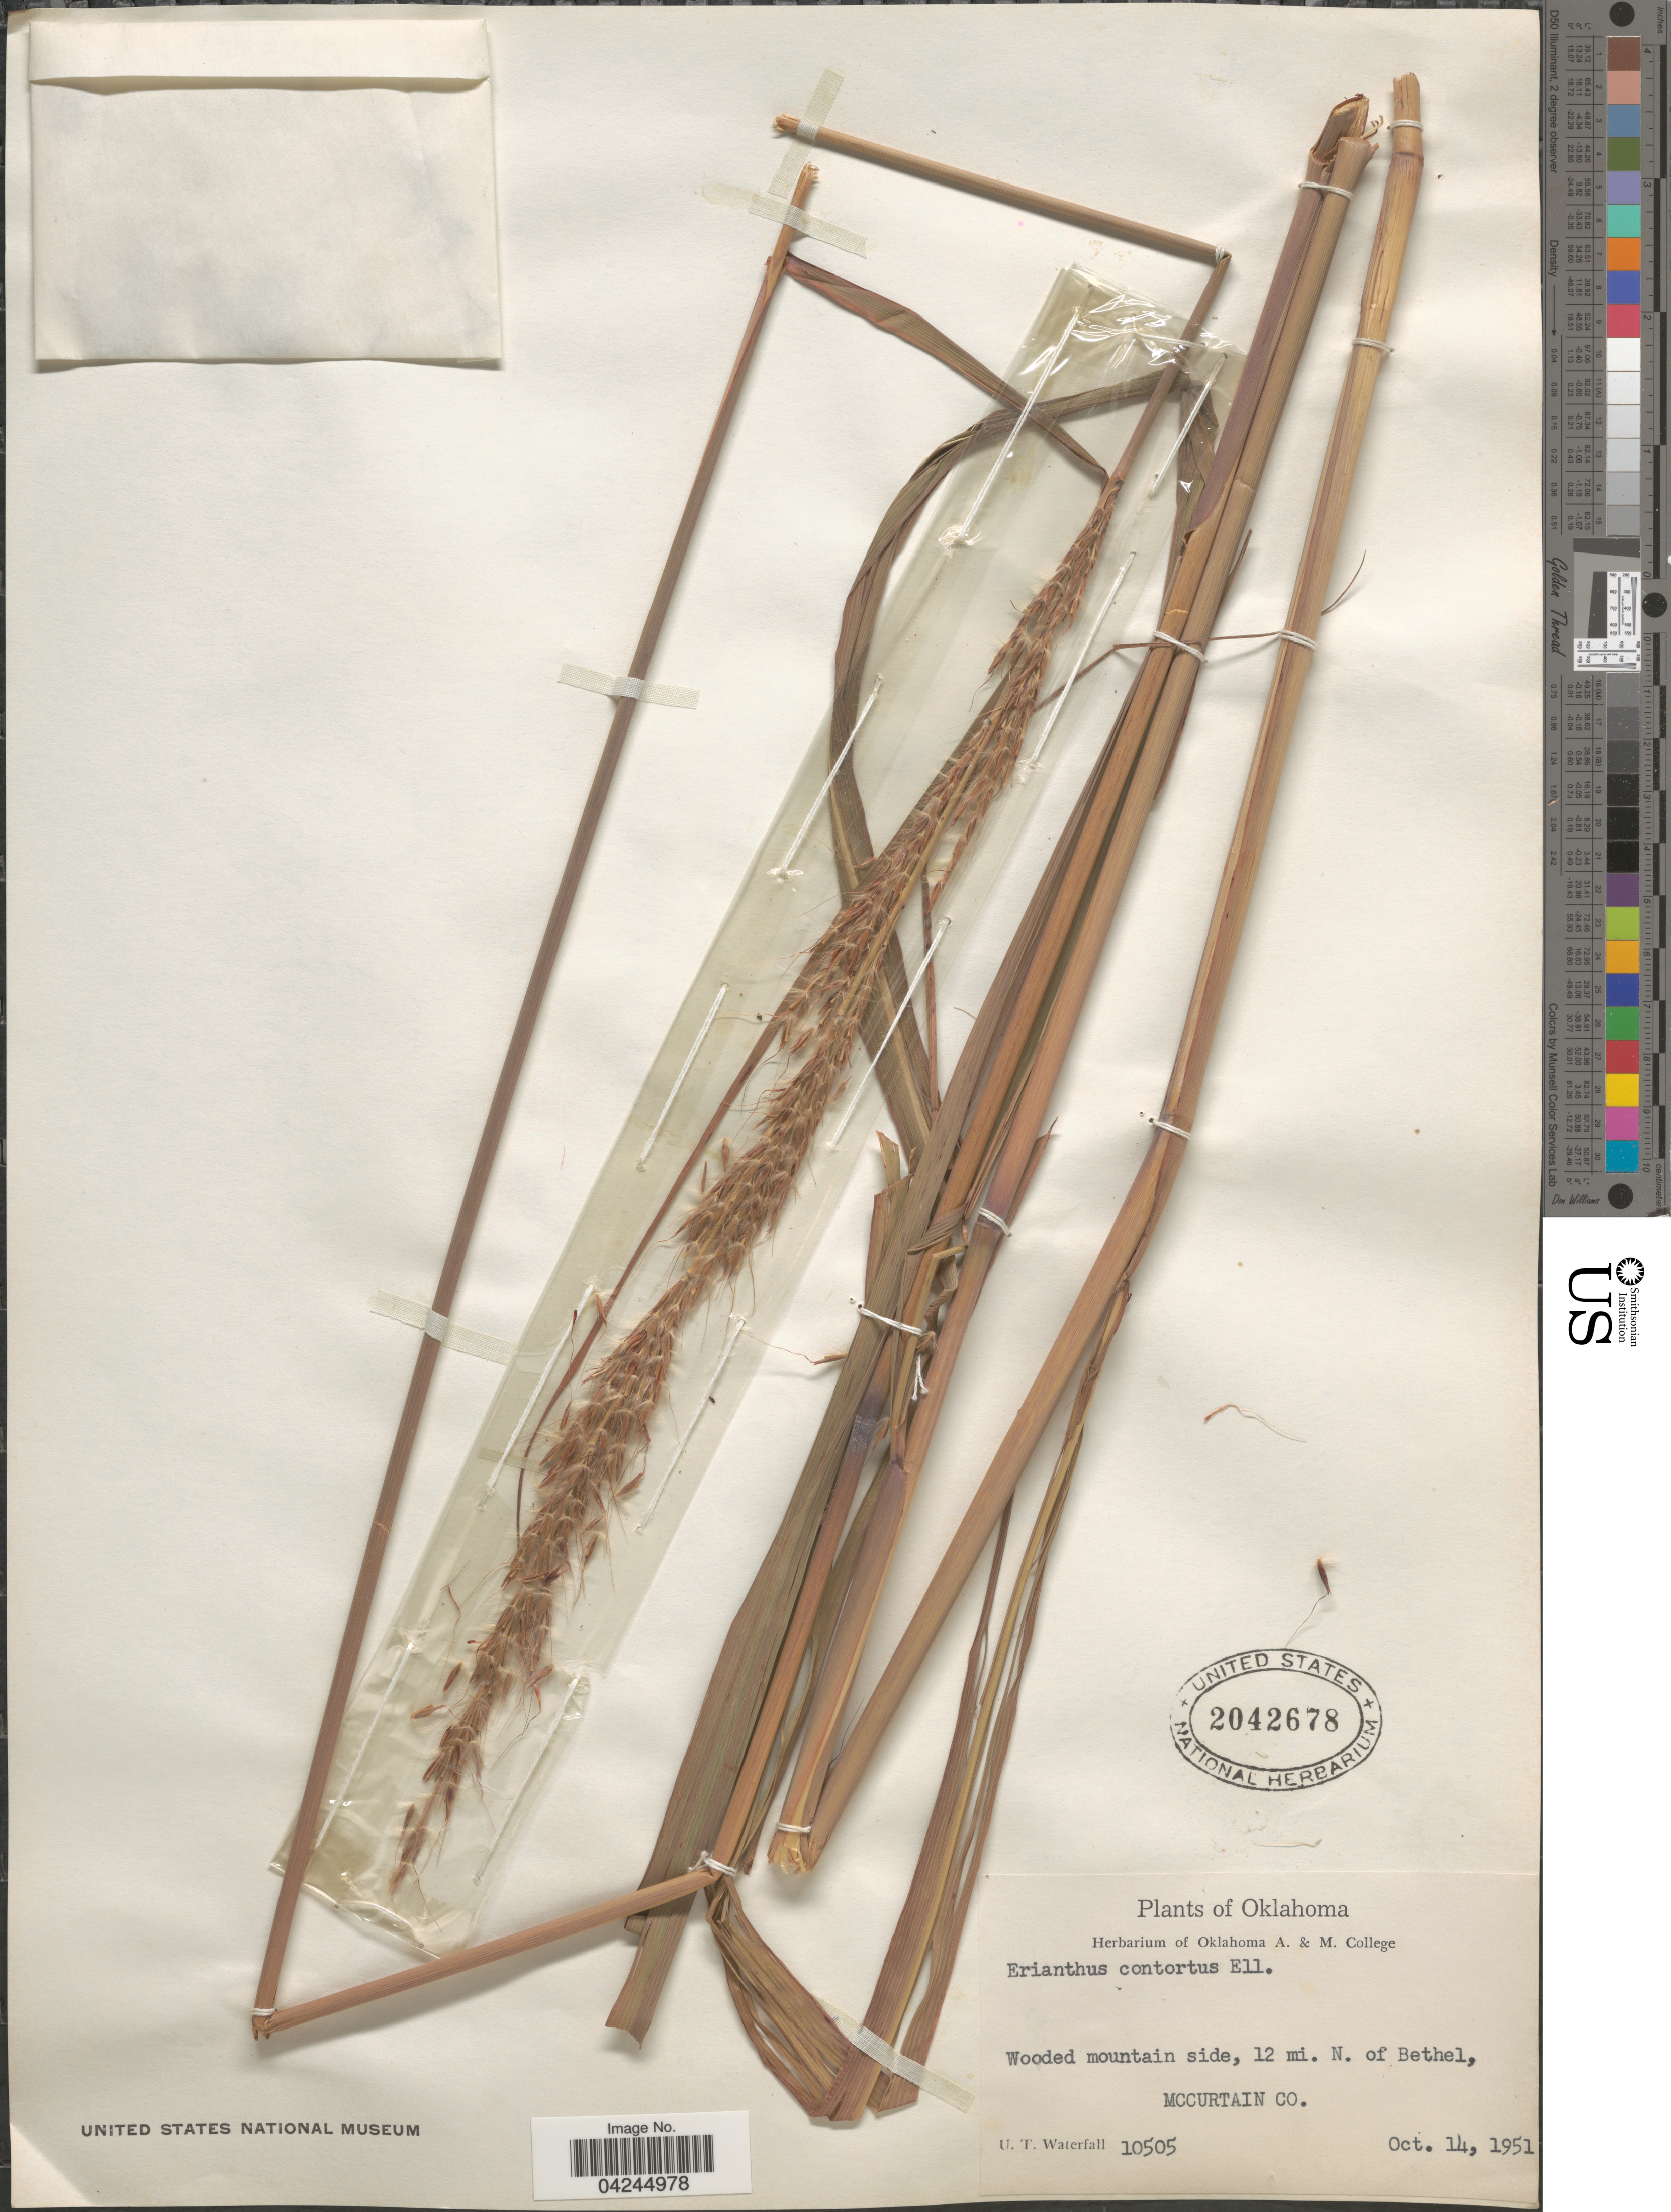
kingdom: Plantae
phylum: Tracheophyta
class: Liliopsida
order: Poales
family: Poaceae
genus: Erianthus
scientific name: Erianthus brevibarbis var. contortus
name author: (Elliott) D.B. Ward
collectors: U. T. Waterfall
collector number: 10505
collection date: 1951-10-14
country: United States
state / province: Oklahoma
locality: Wooded mountain side, 12 mi. N. of Bethel, McCurtain Co.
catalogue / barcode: US 2042678